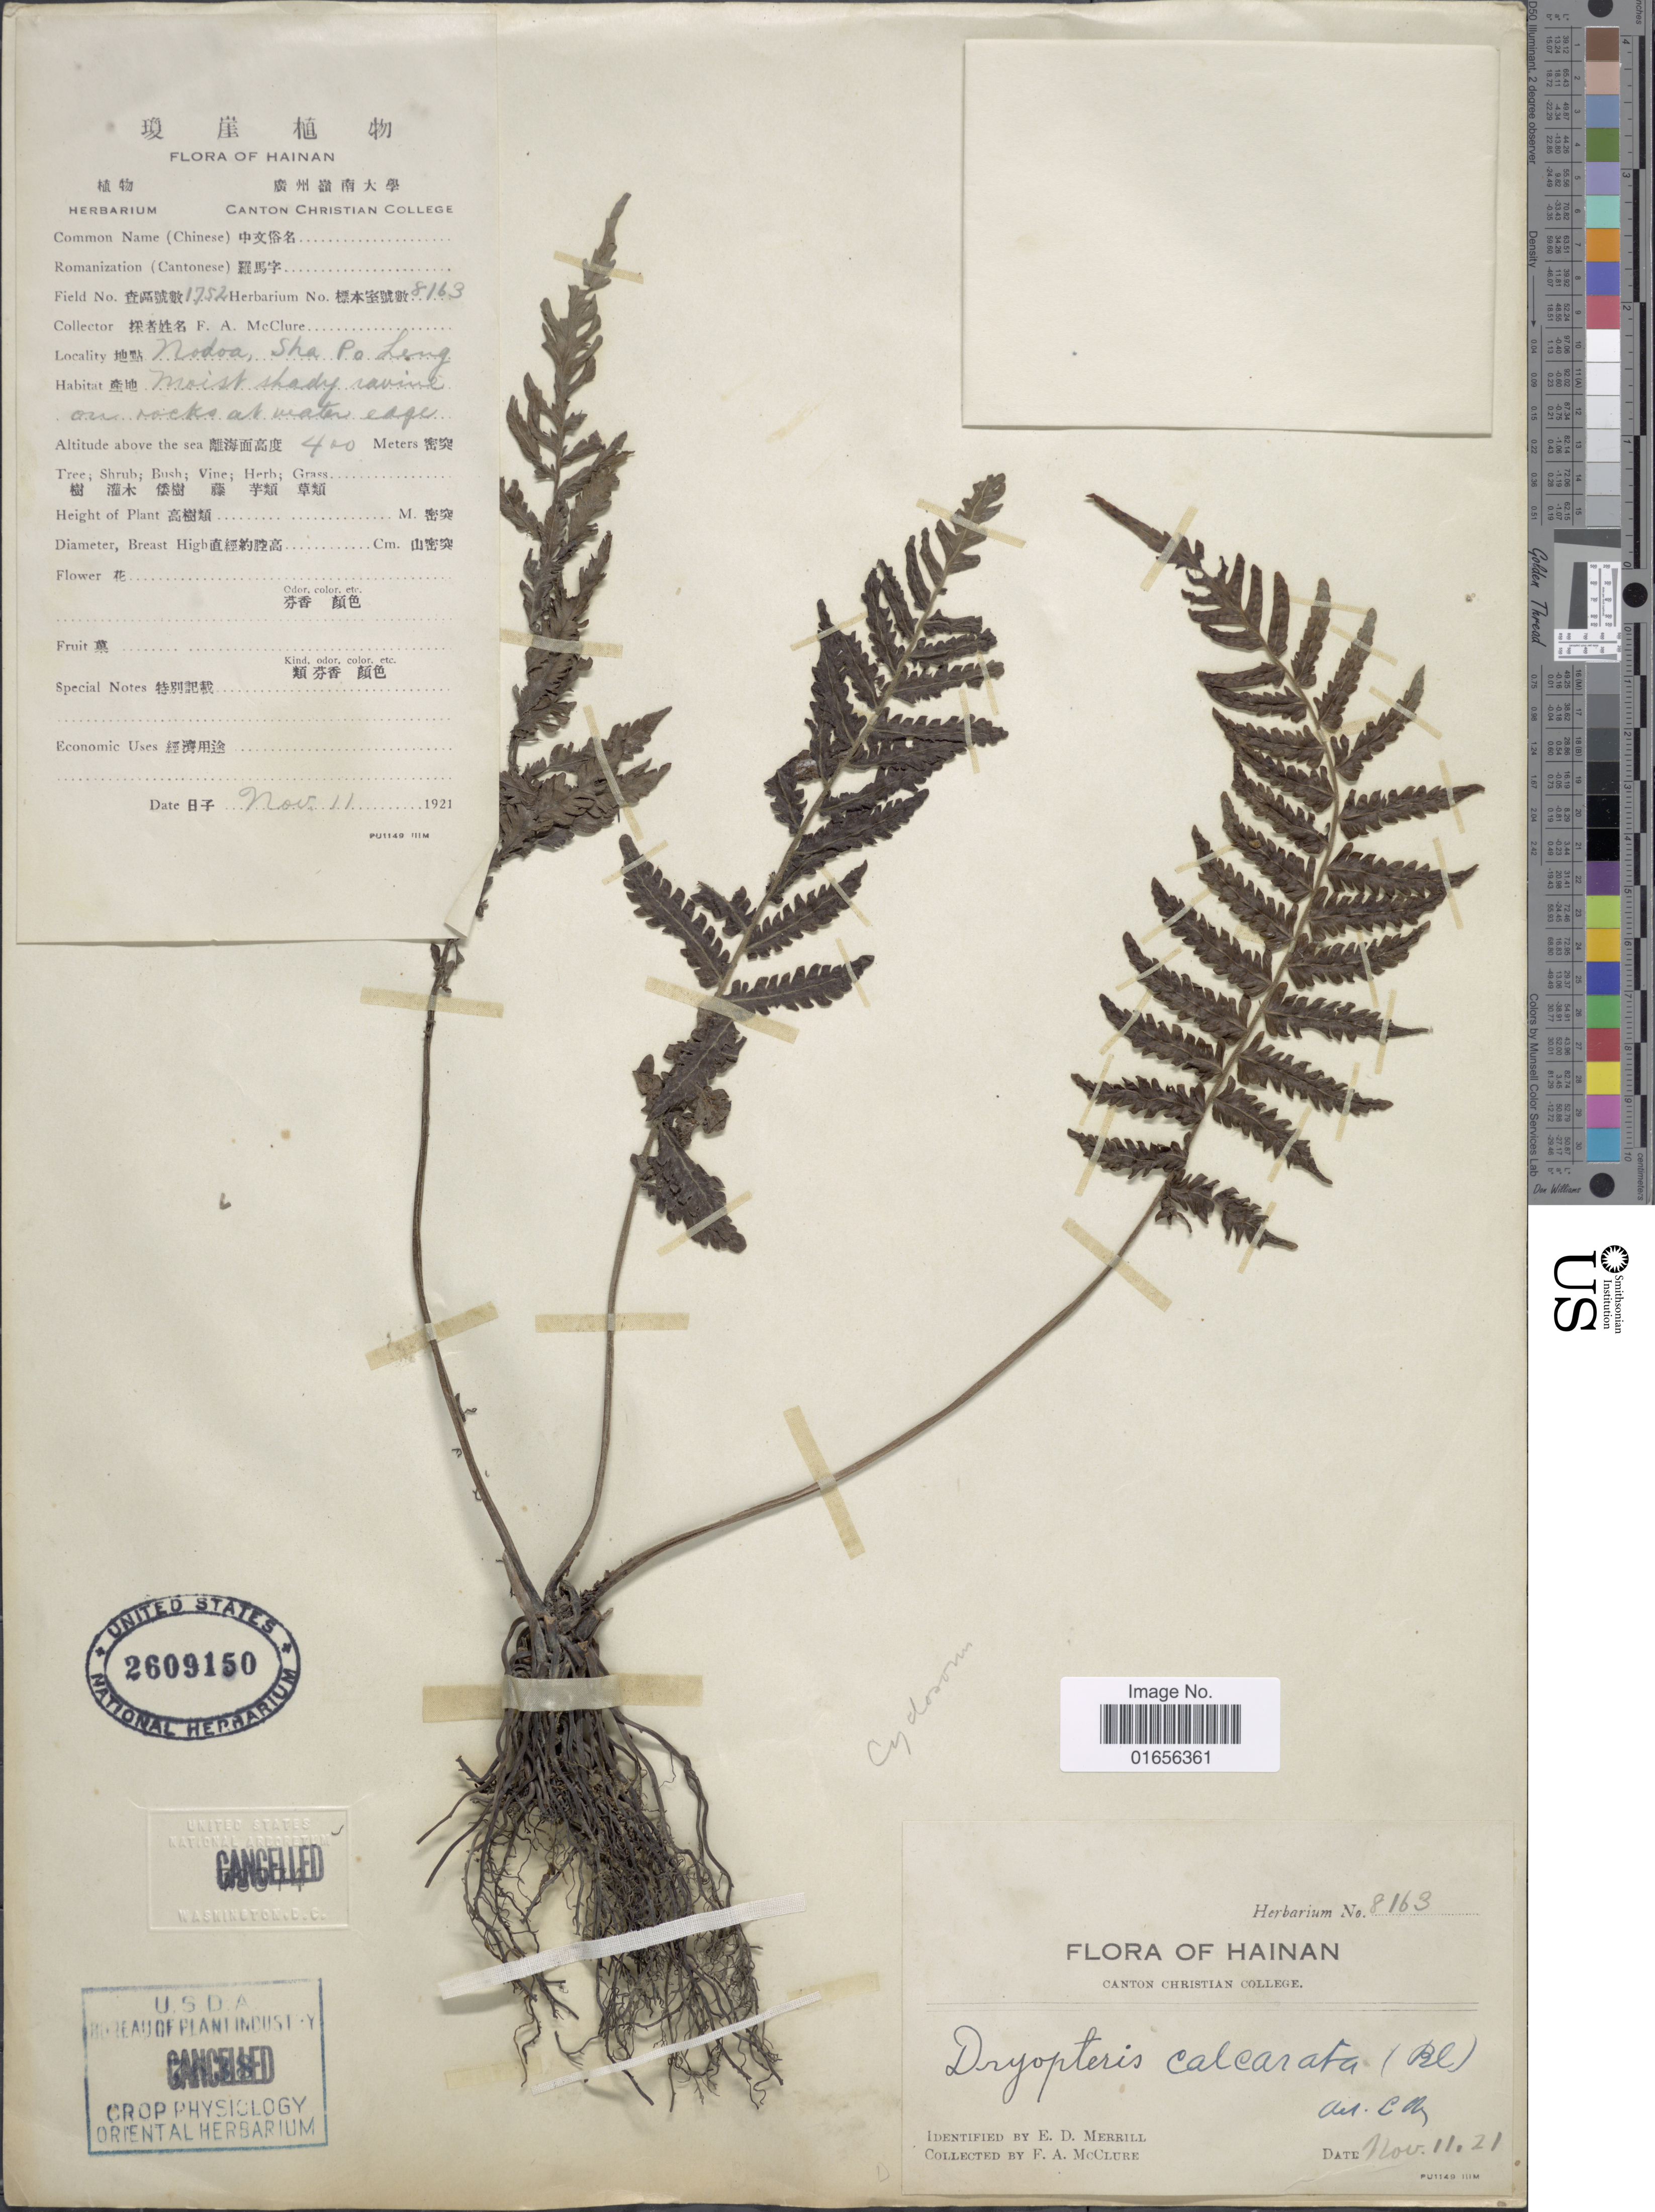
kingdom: Plantae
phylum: Tracheophyta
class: Polypodiopsida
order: Polypodiales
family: Thelypteridaceae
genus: Trigonospora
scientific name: Trigonospora calcarata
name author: (Blume) Holttum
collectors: F. A. McClure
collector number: X1752/X8163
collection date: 1921-11-11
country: China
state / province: Hainan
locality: Nodoa, Sha Po Leng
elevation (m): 400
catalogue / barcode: US 2609150